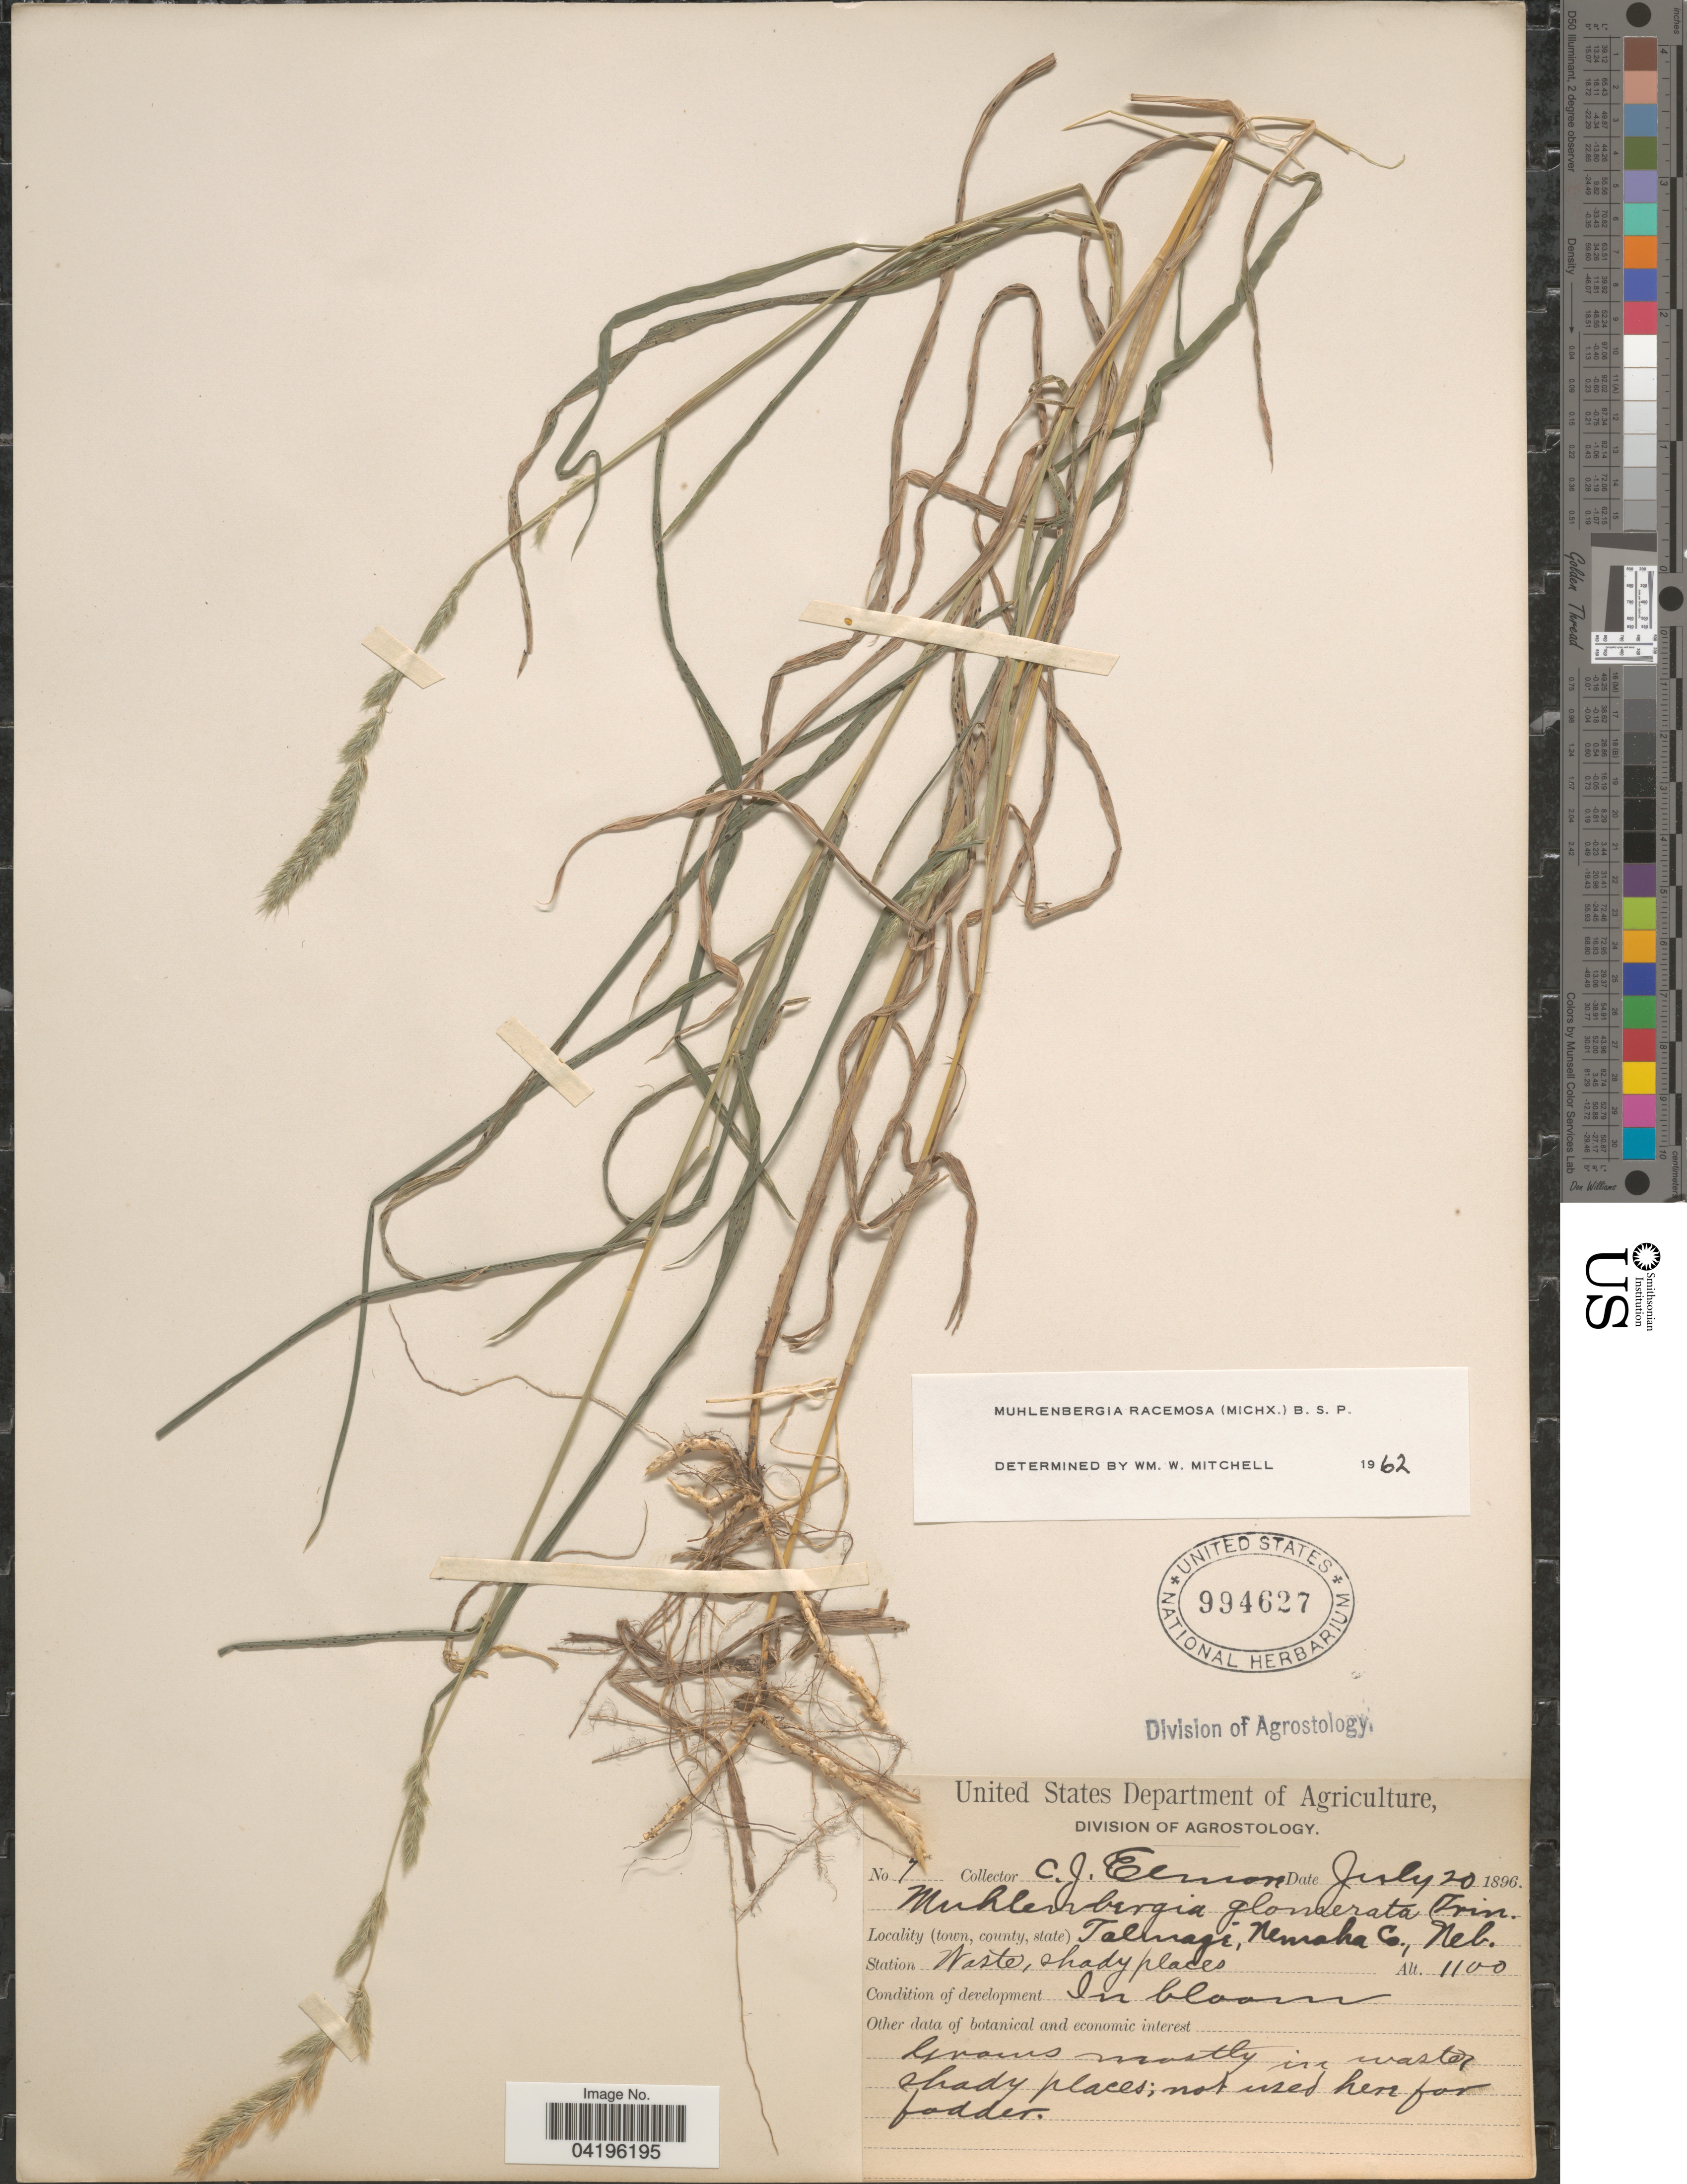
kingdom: Plantae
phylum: Tracheophyta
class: Liliopsida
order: Poales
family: Poaceae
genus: Muhlenbergia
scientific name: Muhlenbergia racemosa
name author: (Michx.) Britton et al.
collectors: C. Elmore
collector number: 7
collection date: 1896-07-20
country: United States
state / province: Nebraska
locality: Talmage, Nemaha Co.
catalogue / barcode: US 994627